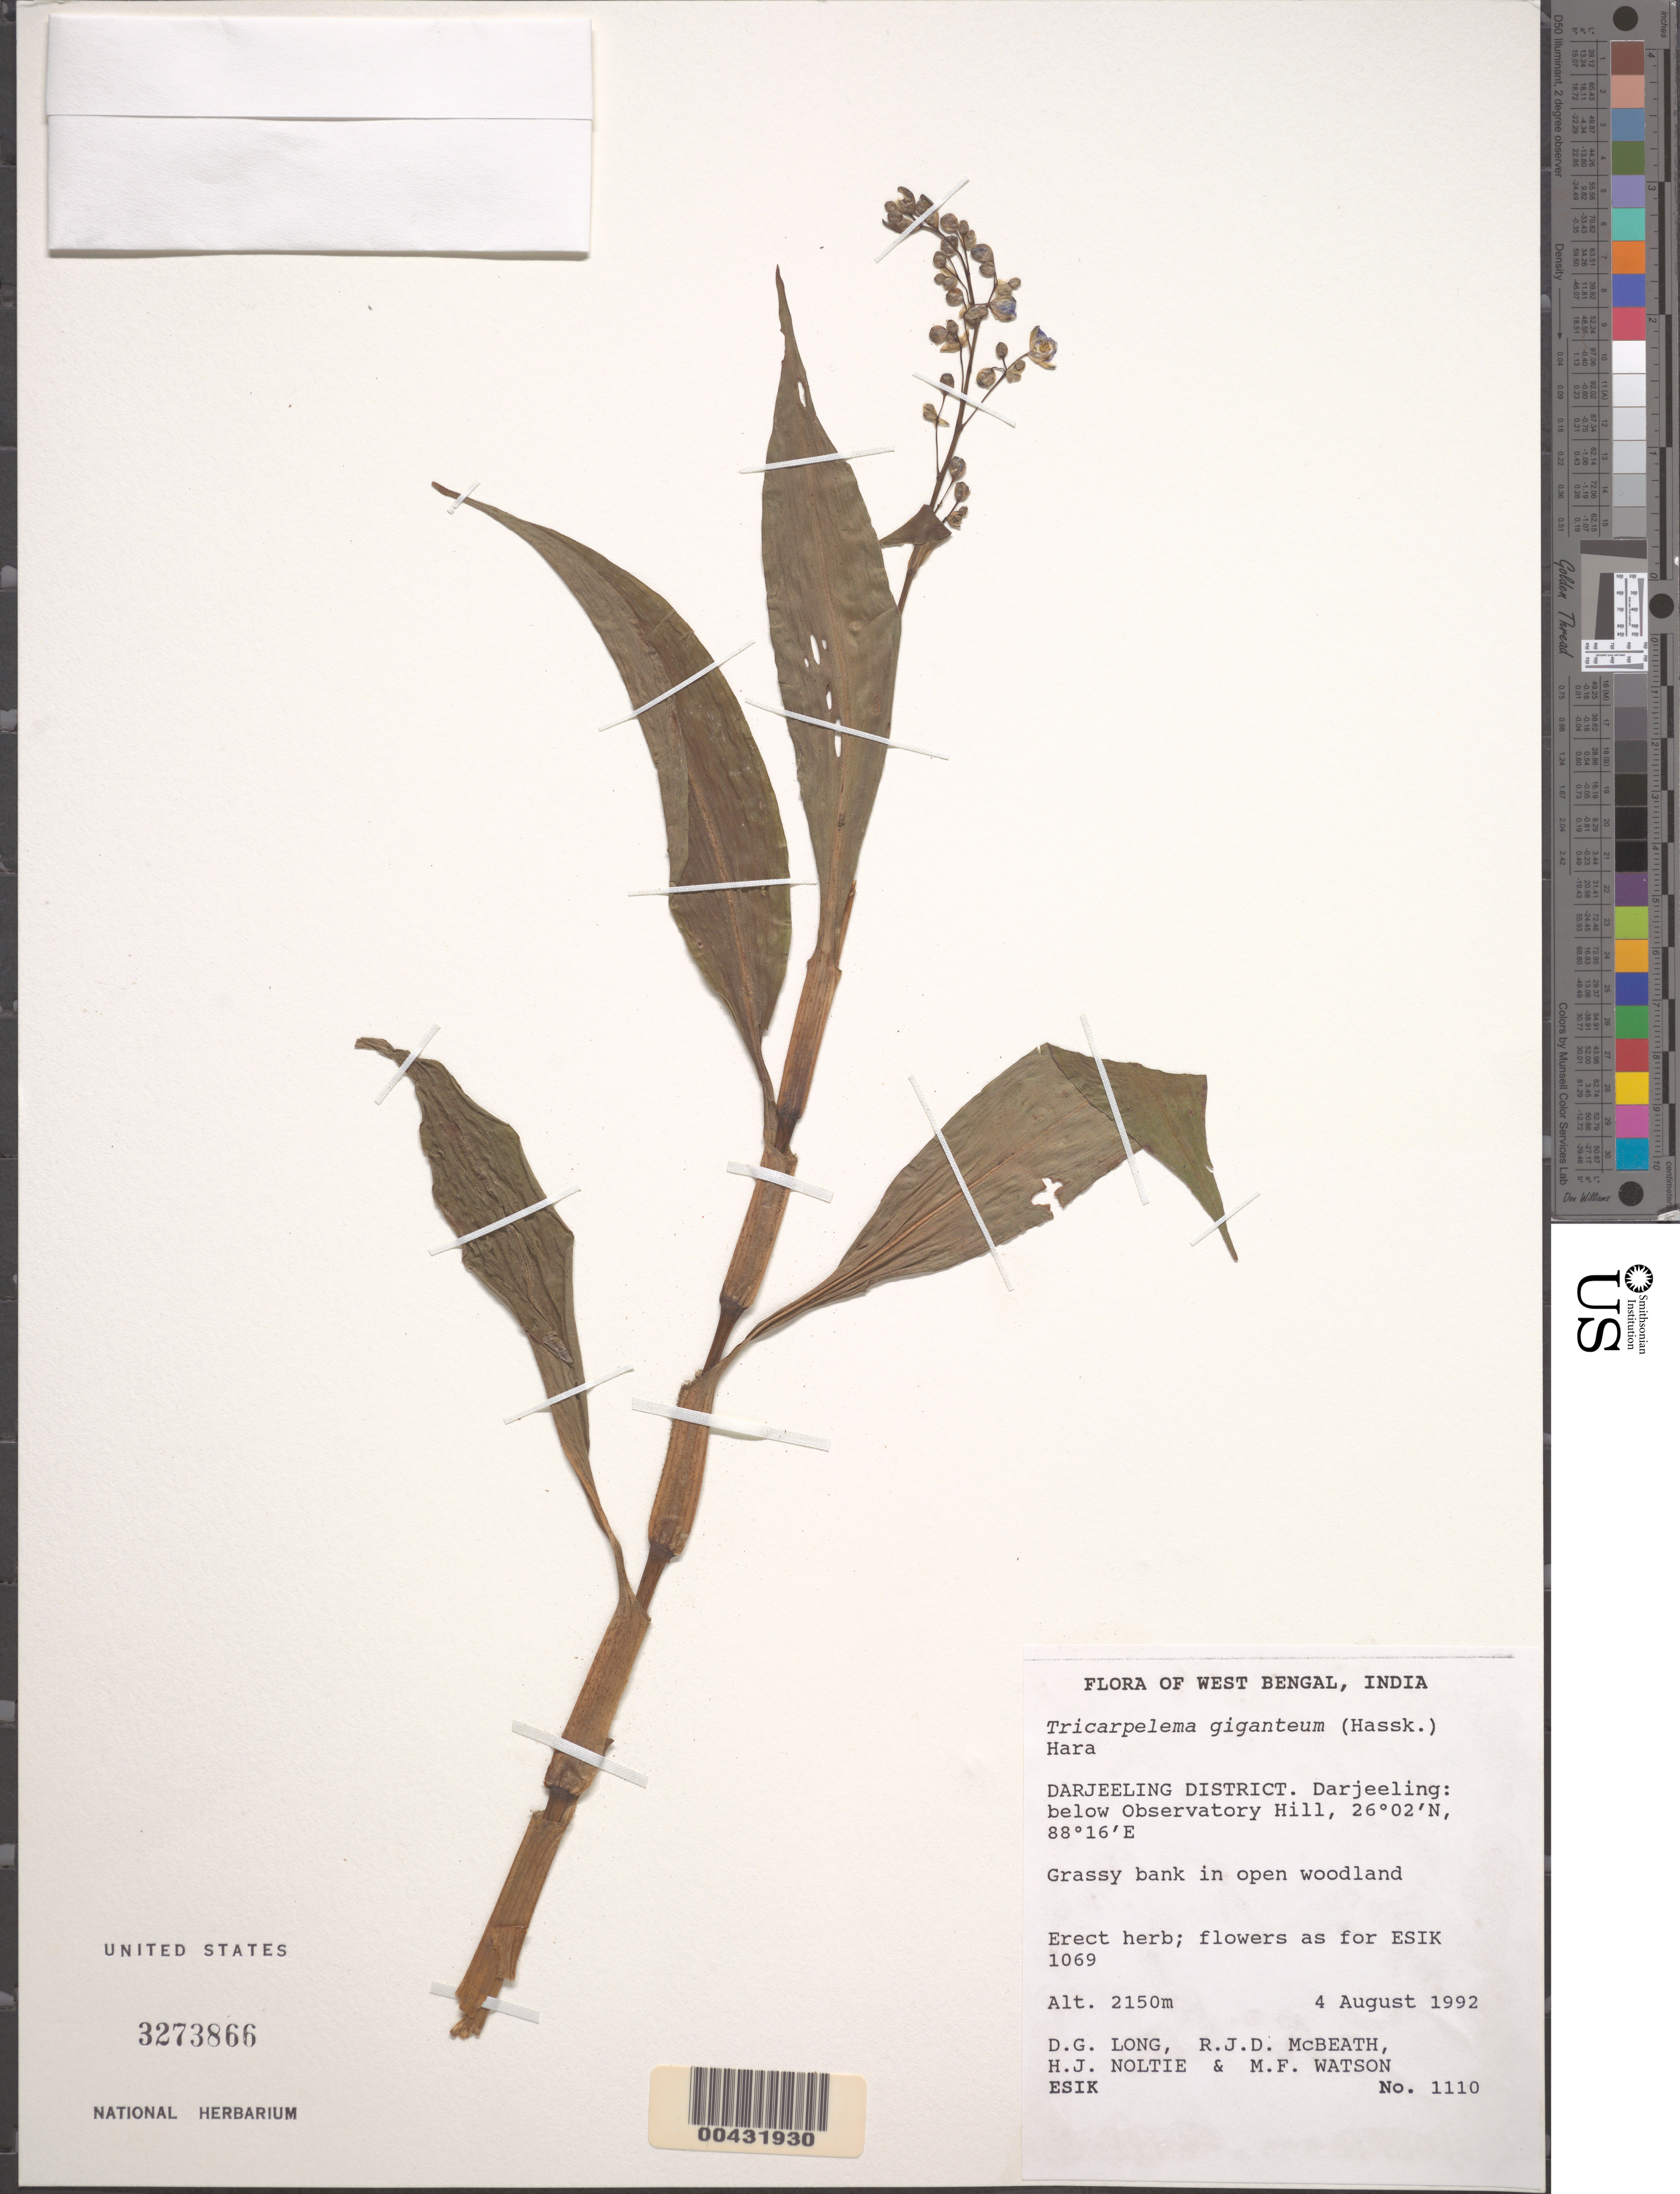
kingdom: Plantae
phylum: Tracheophyta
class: Liliopsida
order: Commelinales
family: Commelinaceae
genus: Tricarpelema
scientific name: Tricarpelema giganteum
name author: (Hassk.) H. Hara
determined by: Faden, Robert B., (US), Smithsonian Institution - National Museum of Natural History (UNITED STATES)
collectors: D. Long, R. Mcbeath, H. Noltie & M. Watson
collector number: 1110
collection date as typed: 04 Aug 1992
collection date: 1992-08-04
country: India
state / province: West Bengal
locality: West Bengal, Darjeeling District. Darjeeling: below Observatory Hill.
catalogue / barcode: US 3273866